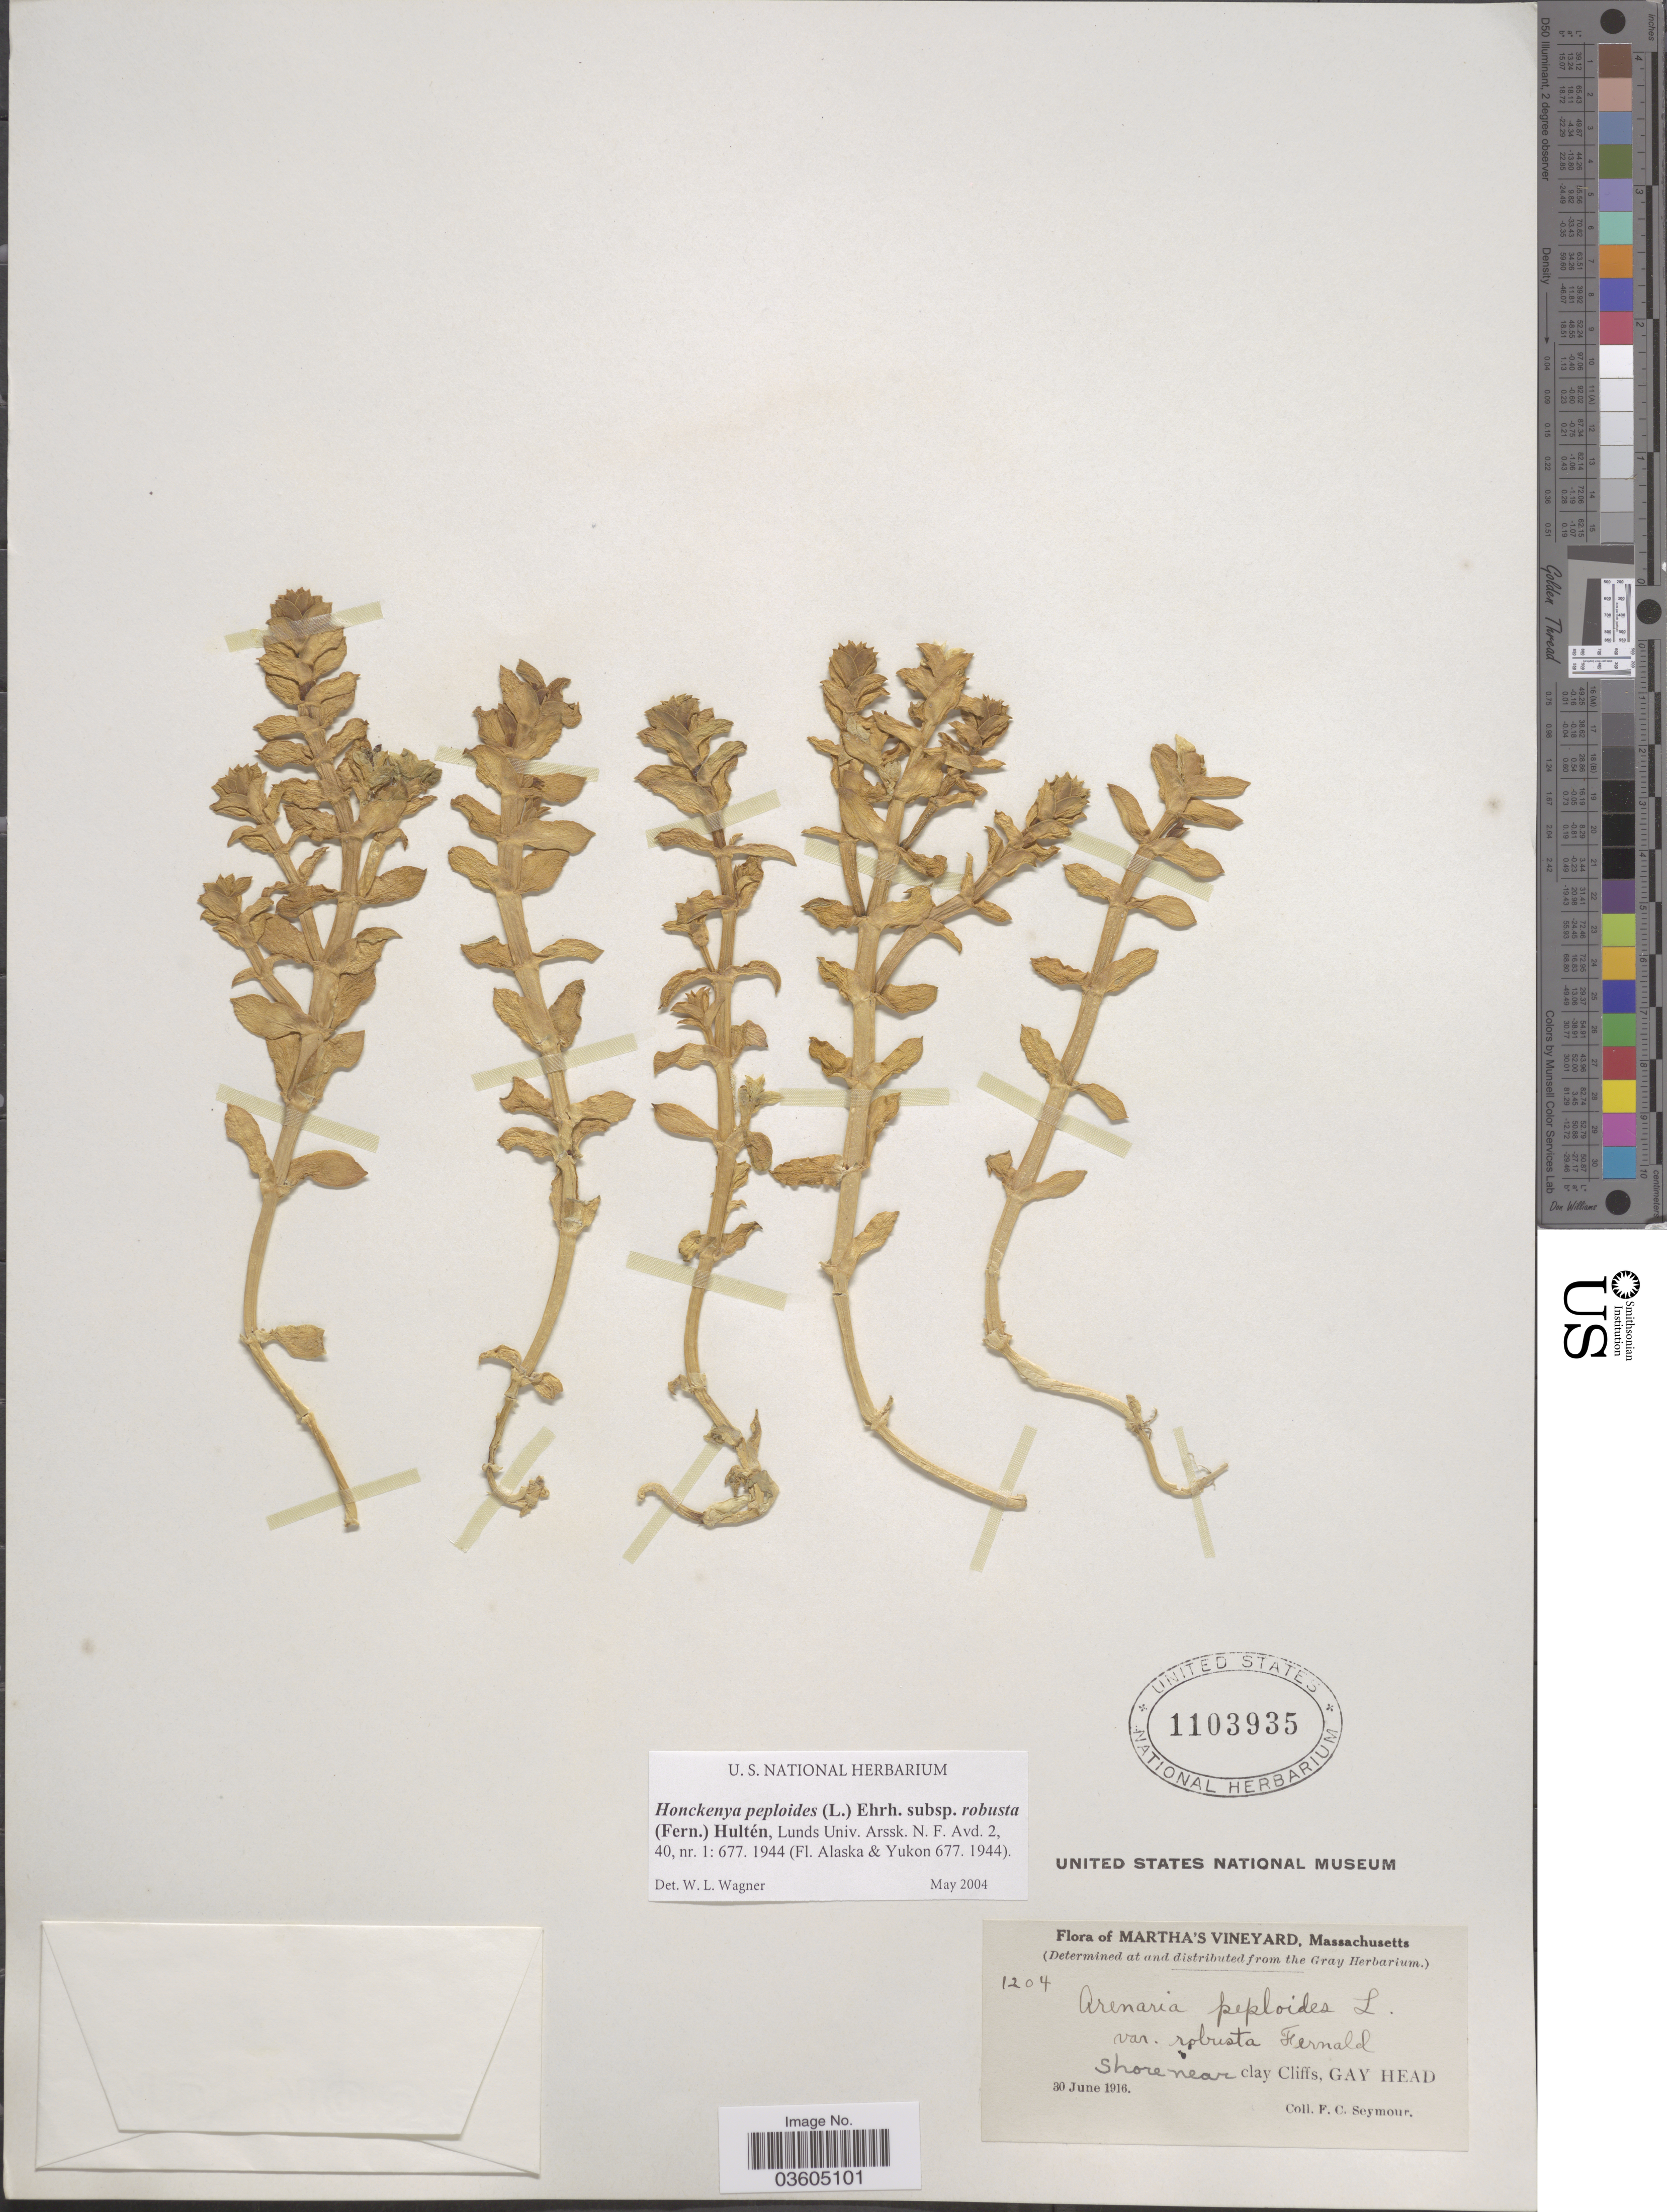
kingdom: Plantae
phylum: Tracheophyta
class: Magnoliopsida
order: Caryophyllales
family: Caryophyllaceae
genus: Honckenya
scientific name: Honckenya peploides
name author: (L.) Ehrh.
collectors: F. C. Seymour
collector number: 1204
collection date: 1916-06-30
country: United States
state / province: Massachusetts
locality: Martha's Vineyard. Shore near clay Cliffs, Gay Head.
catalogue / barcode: US 1103935